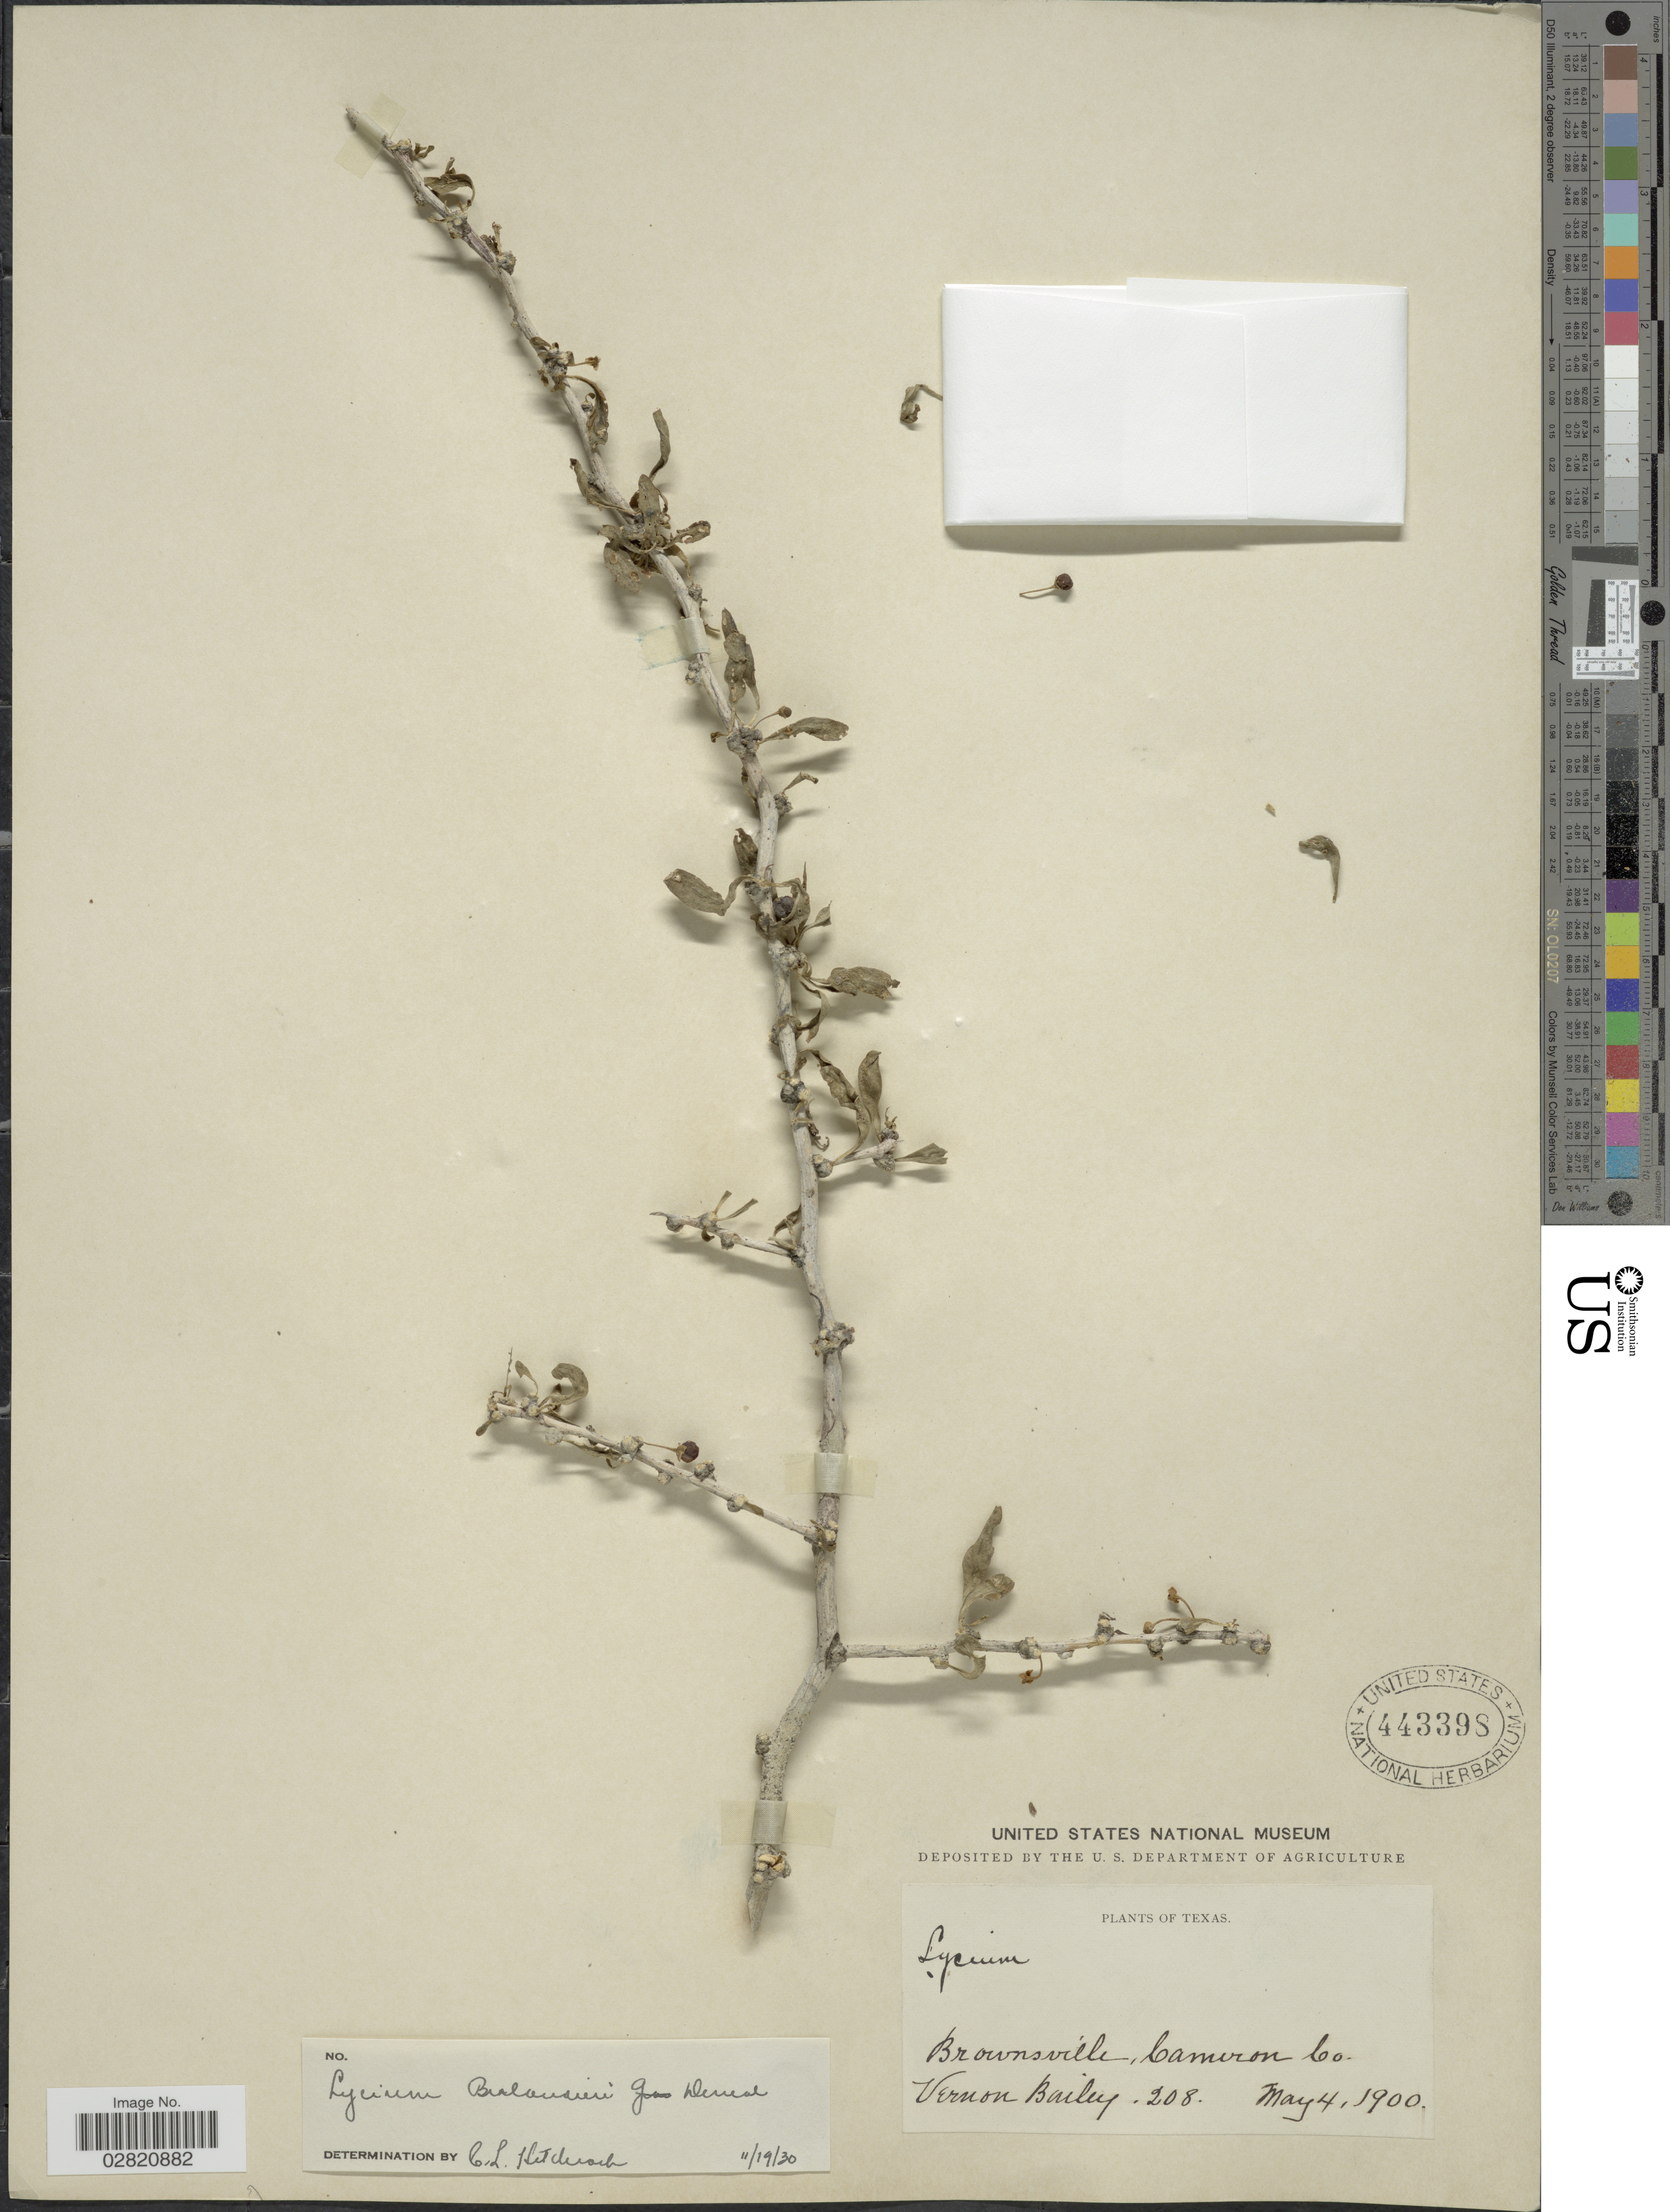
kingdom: Plantae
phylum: Tracheophyta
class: Magnoliopsida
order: Solanales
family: Solanaceae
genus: Lycium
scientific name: Lycium berlandieri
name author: Dunal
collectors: V. O. Bailey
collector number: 208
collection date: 1900-05-04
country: United States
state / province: Texas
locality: Brownsville, Cameron Co.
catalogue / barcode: US 443398